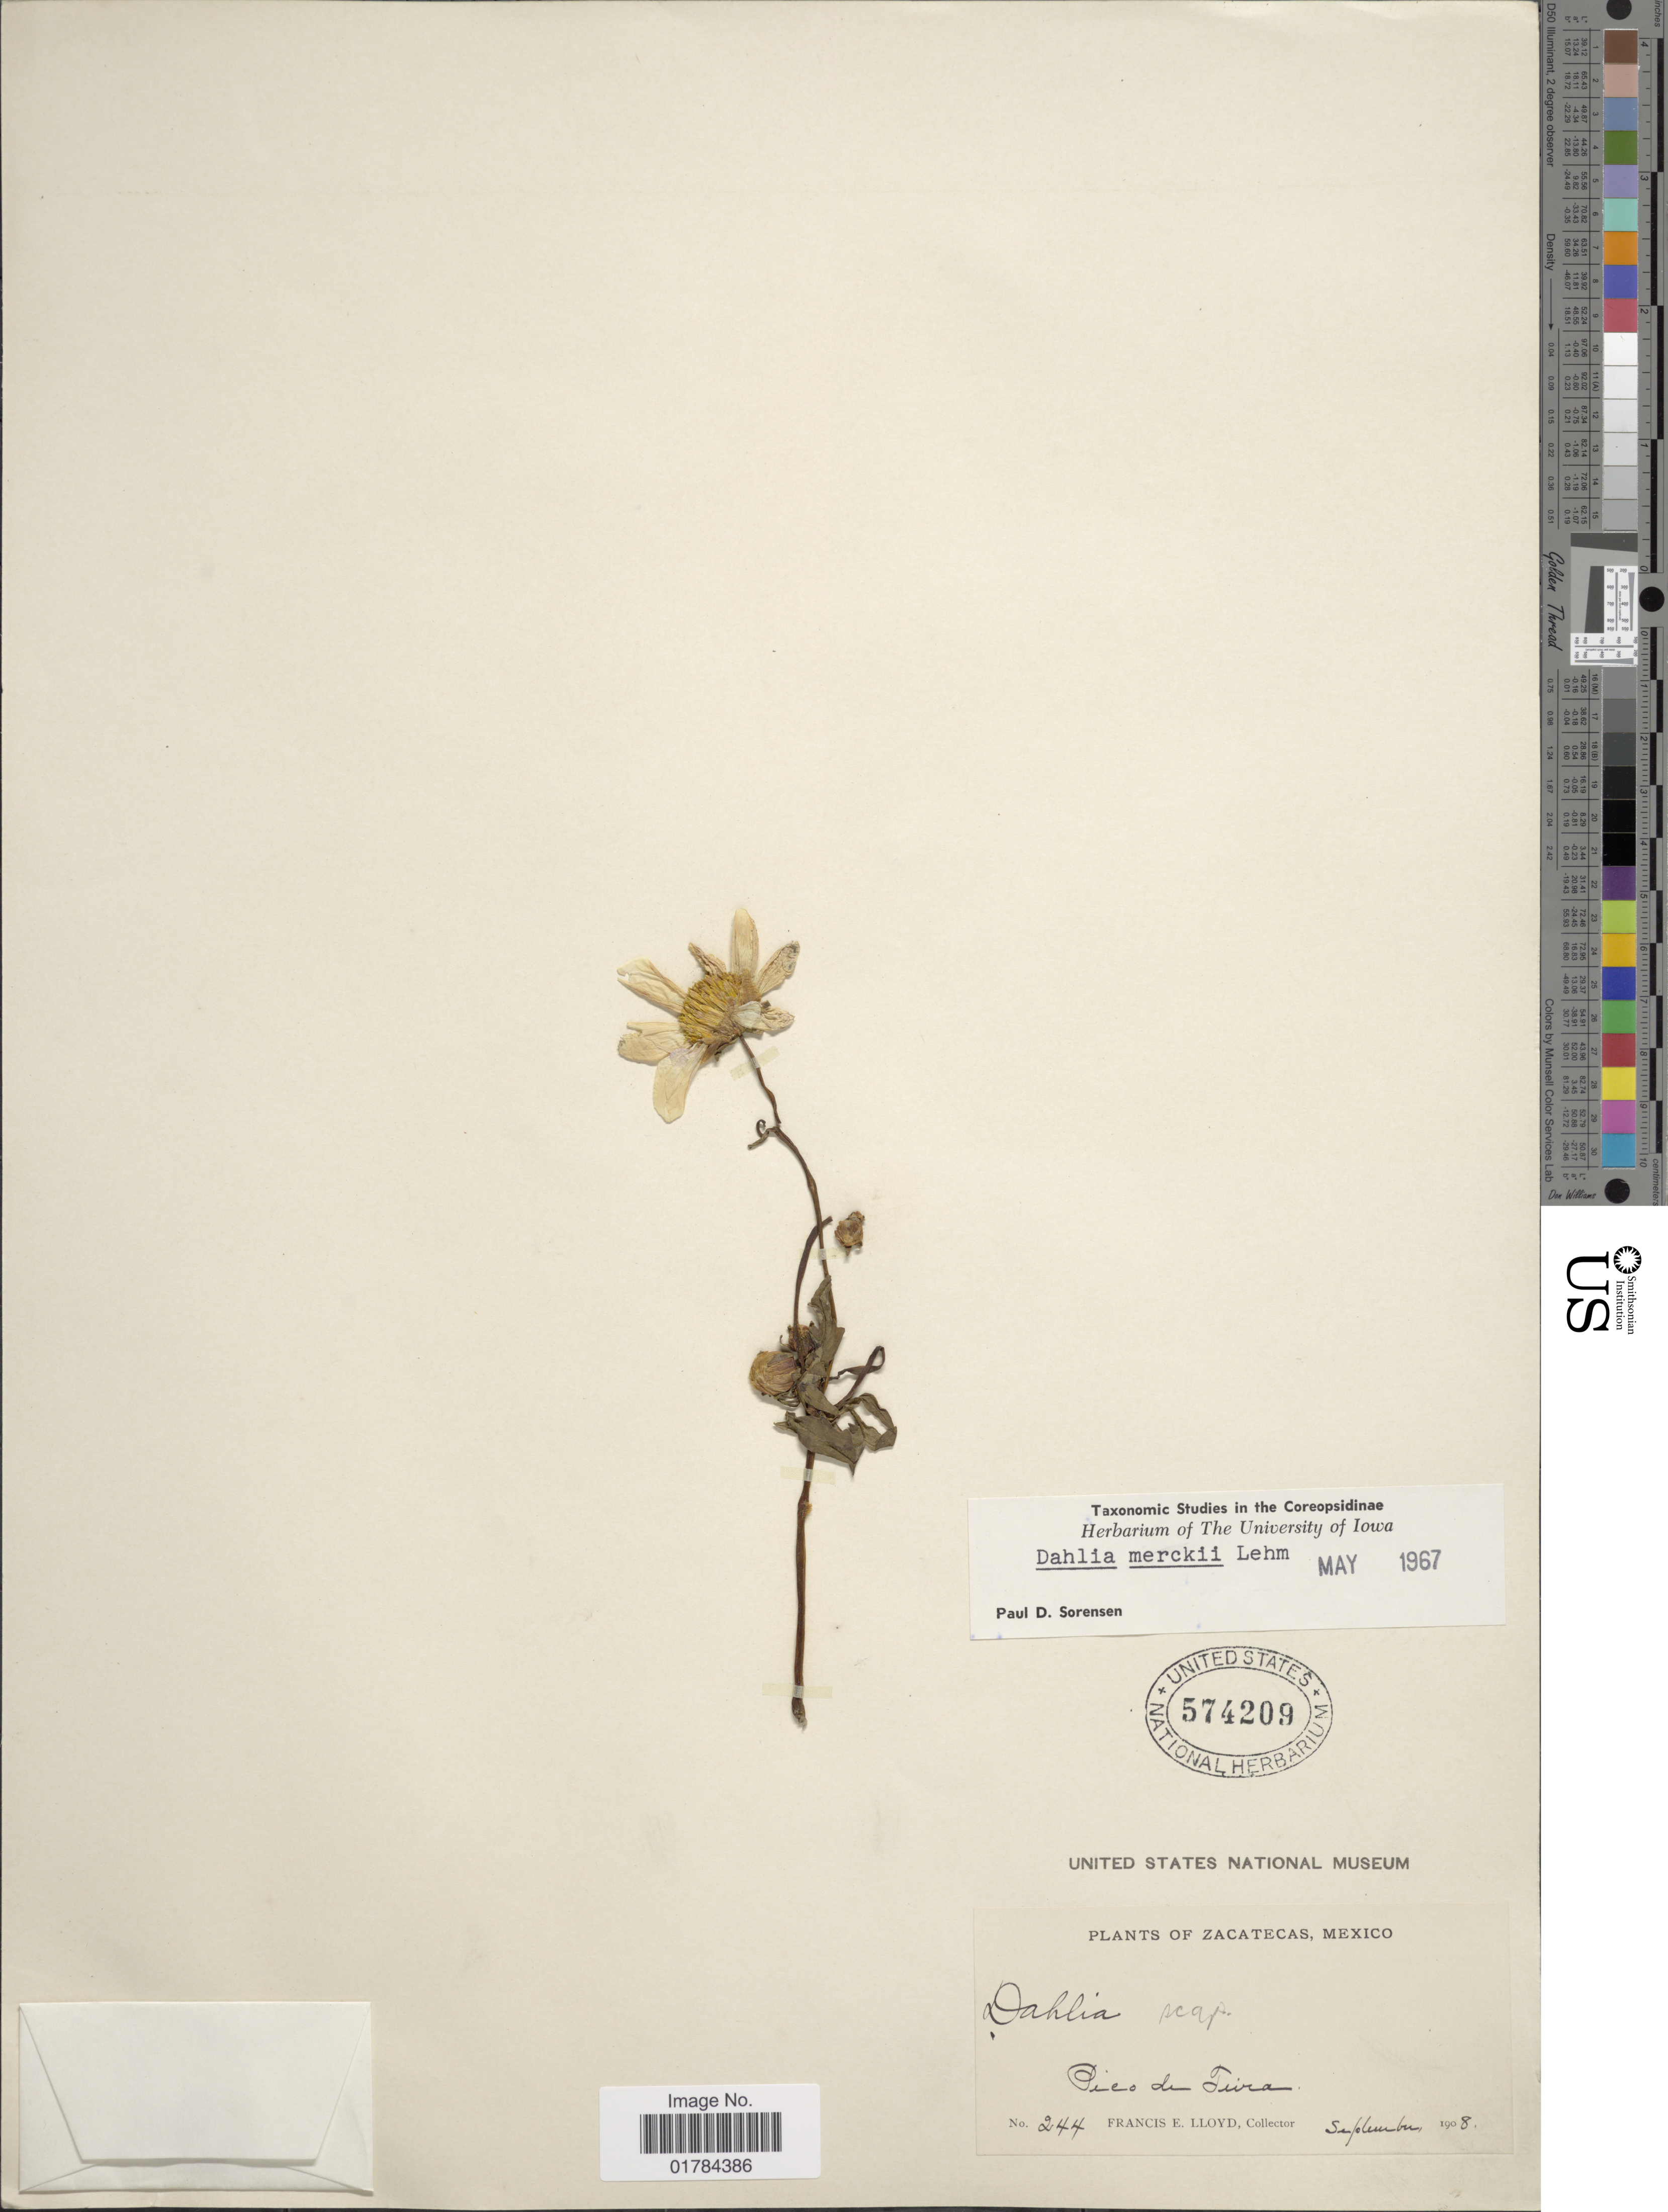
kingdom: Plantae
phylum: Tracheophyta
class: Magnoliopsida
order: Asterales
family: Asteraceae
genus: Dahlia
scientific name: Dahlia merckii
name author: Lehm.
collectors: Lloyd, C. E.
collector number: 244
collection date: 1908-09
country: Mexico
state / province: Zacatecas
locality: Pico de Teira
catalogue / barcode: US 574209